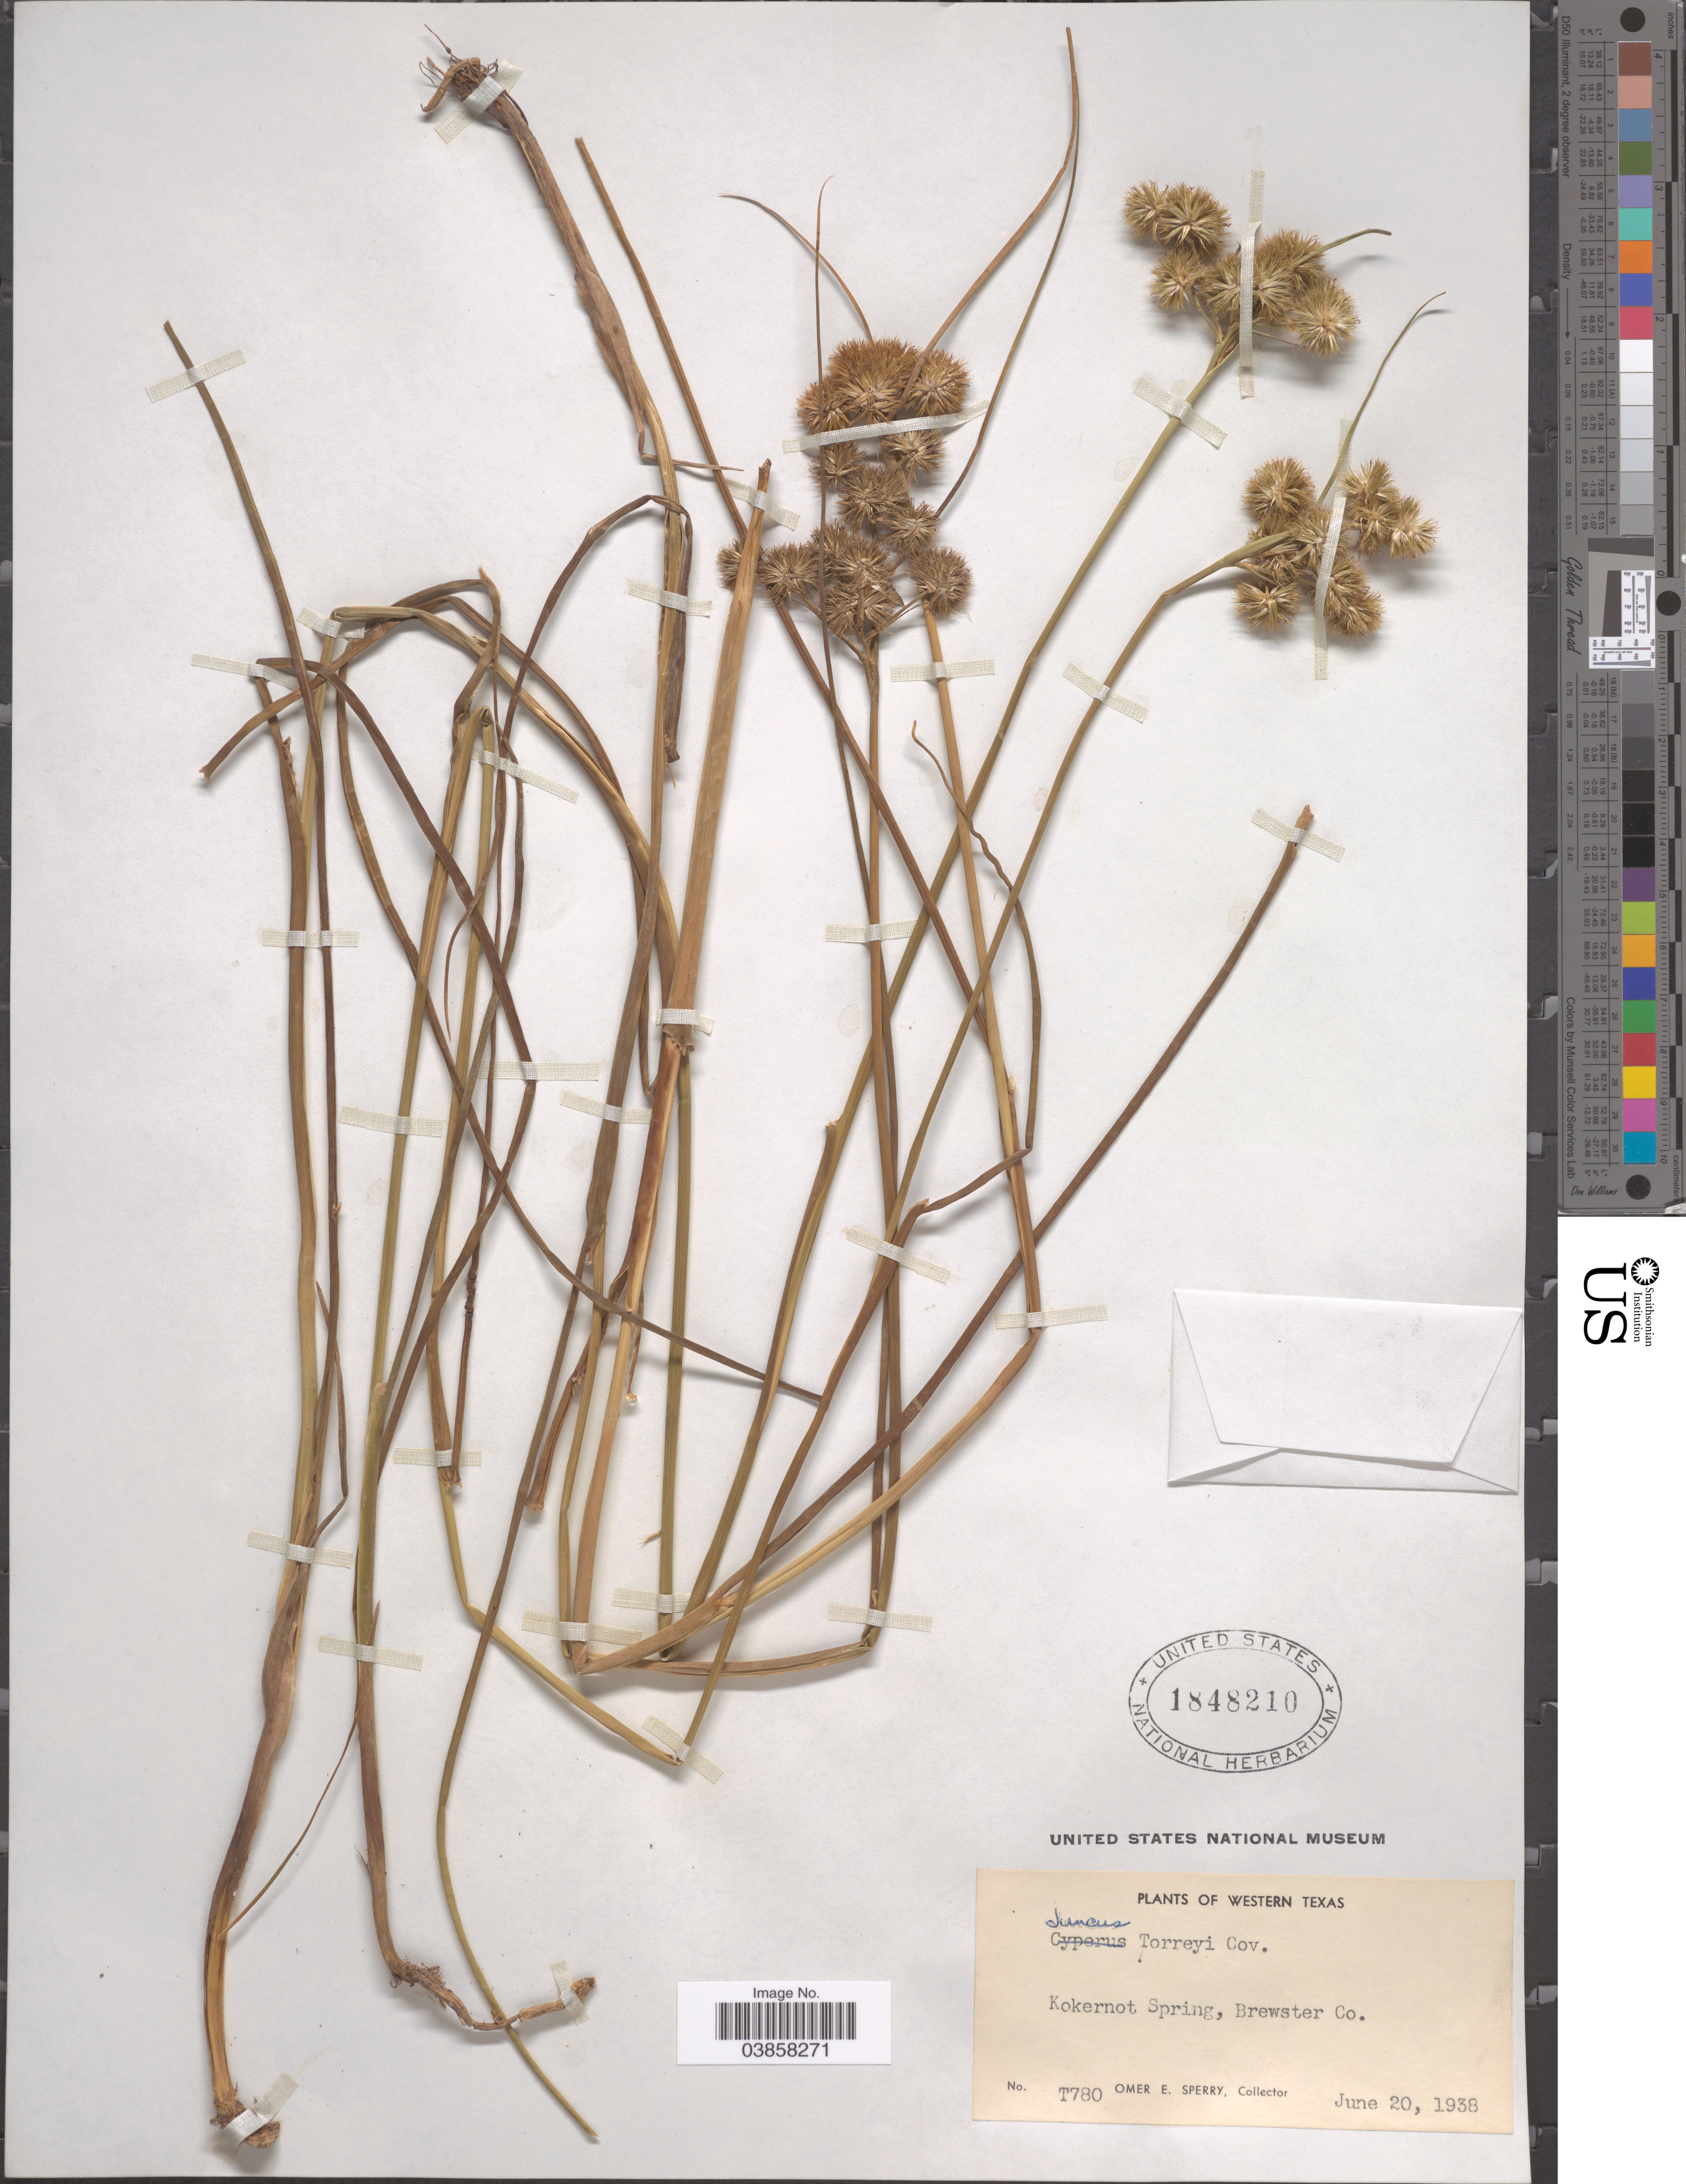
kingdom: Plantae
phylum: Tracheophyta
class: Liliopsida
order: Poales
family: Juncaceae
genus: Juncus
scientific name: Juncus torreyi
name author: Coville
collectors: O. E. Sperry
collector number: T780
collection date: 1938-06-20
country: United States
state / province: Texas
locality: Western Texas. Kokernot Spring, Brewster Co.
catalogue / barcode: US 1848210